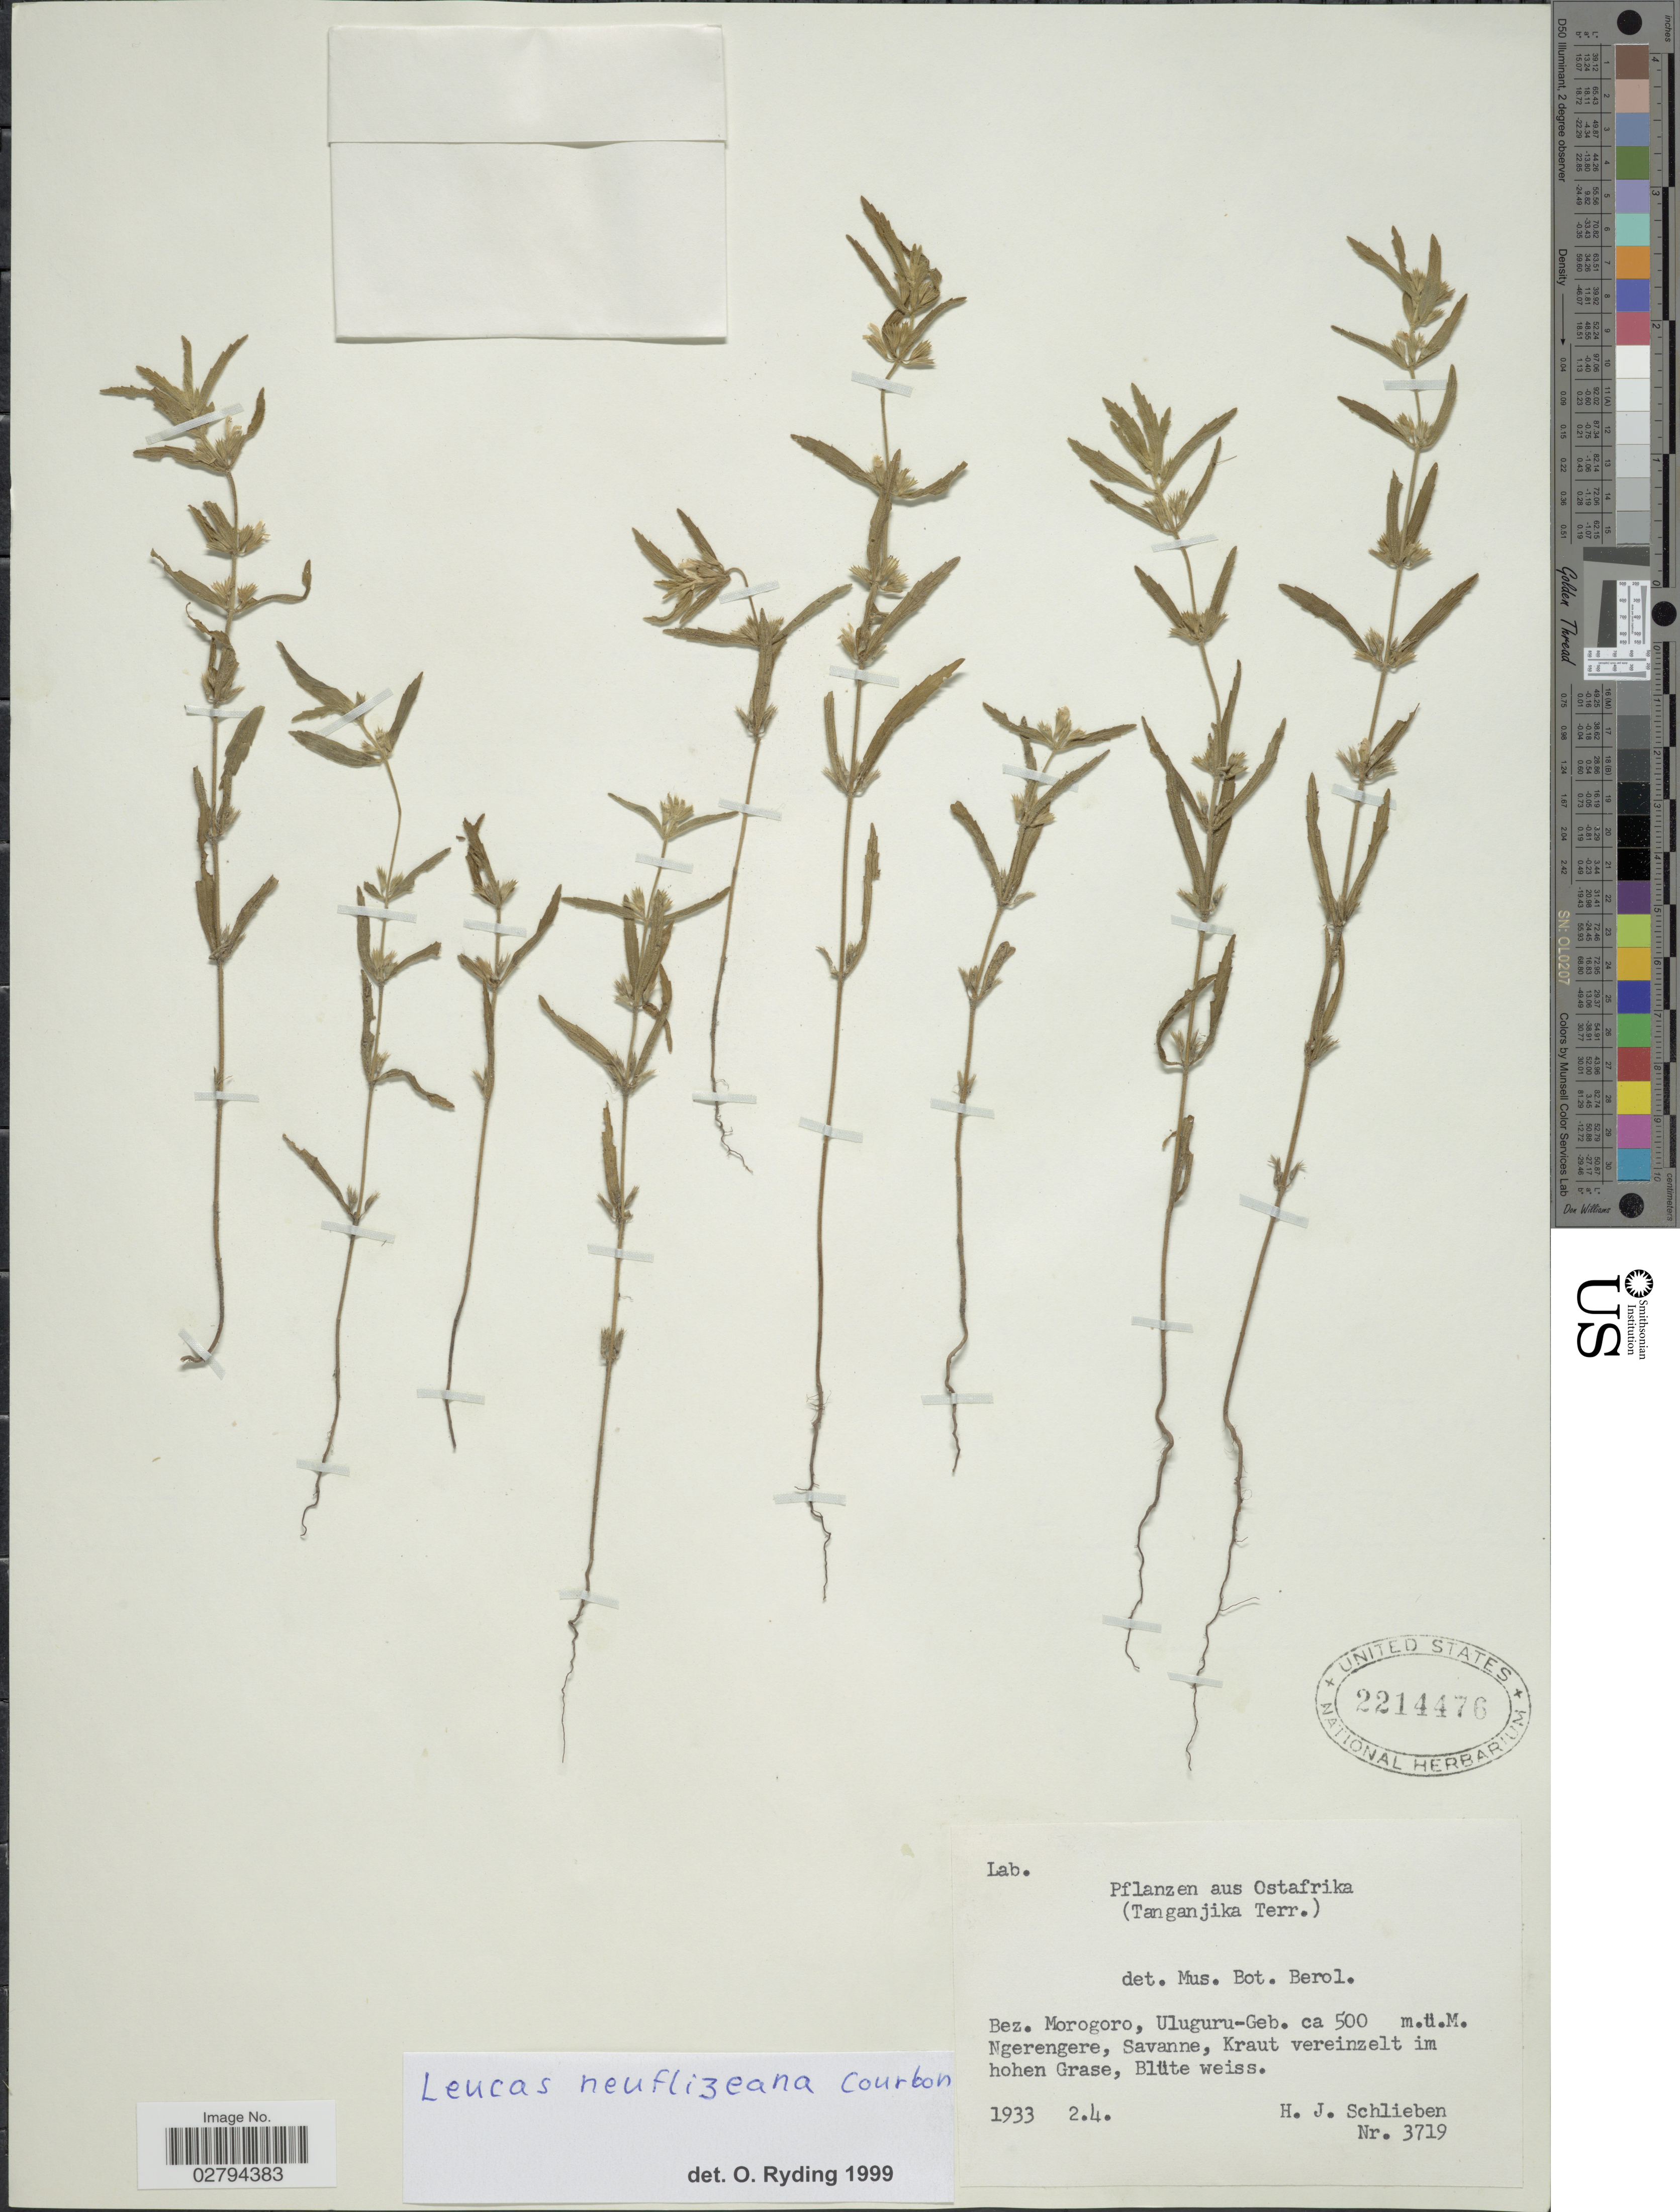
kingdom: Plantae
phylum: Tracheophyta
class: Magnoliopsida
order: Lamiales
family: Lamiaceae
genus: Leucas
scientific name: Leucas neuflizeana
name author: Courb.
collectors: H. J. Schlieben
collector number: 3719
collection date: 1933-04-02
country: Tanzania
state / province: Morogoro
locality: Ostafrika (Tanganjika Terr.). Bez. Morogoro, Uluguru-Geb. Ngerengere.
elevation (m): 500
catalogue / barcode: US 2214476